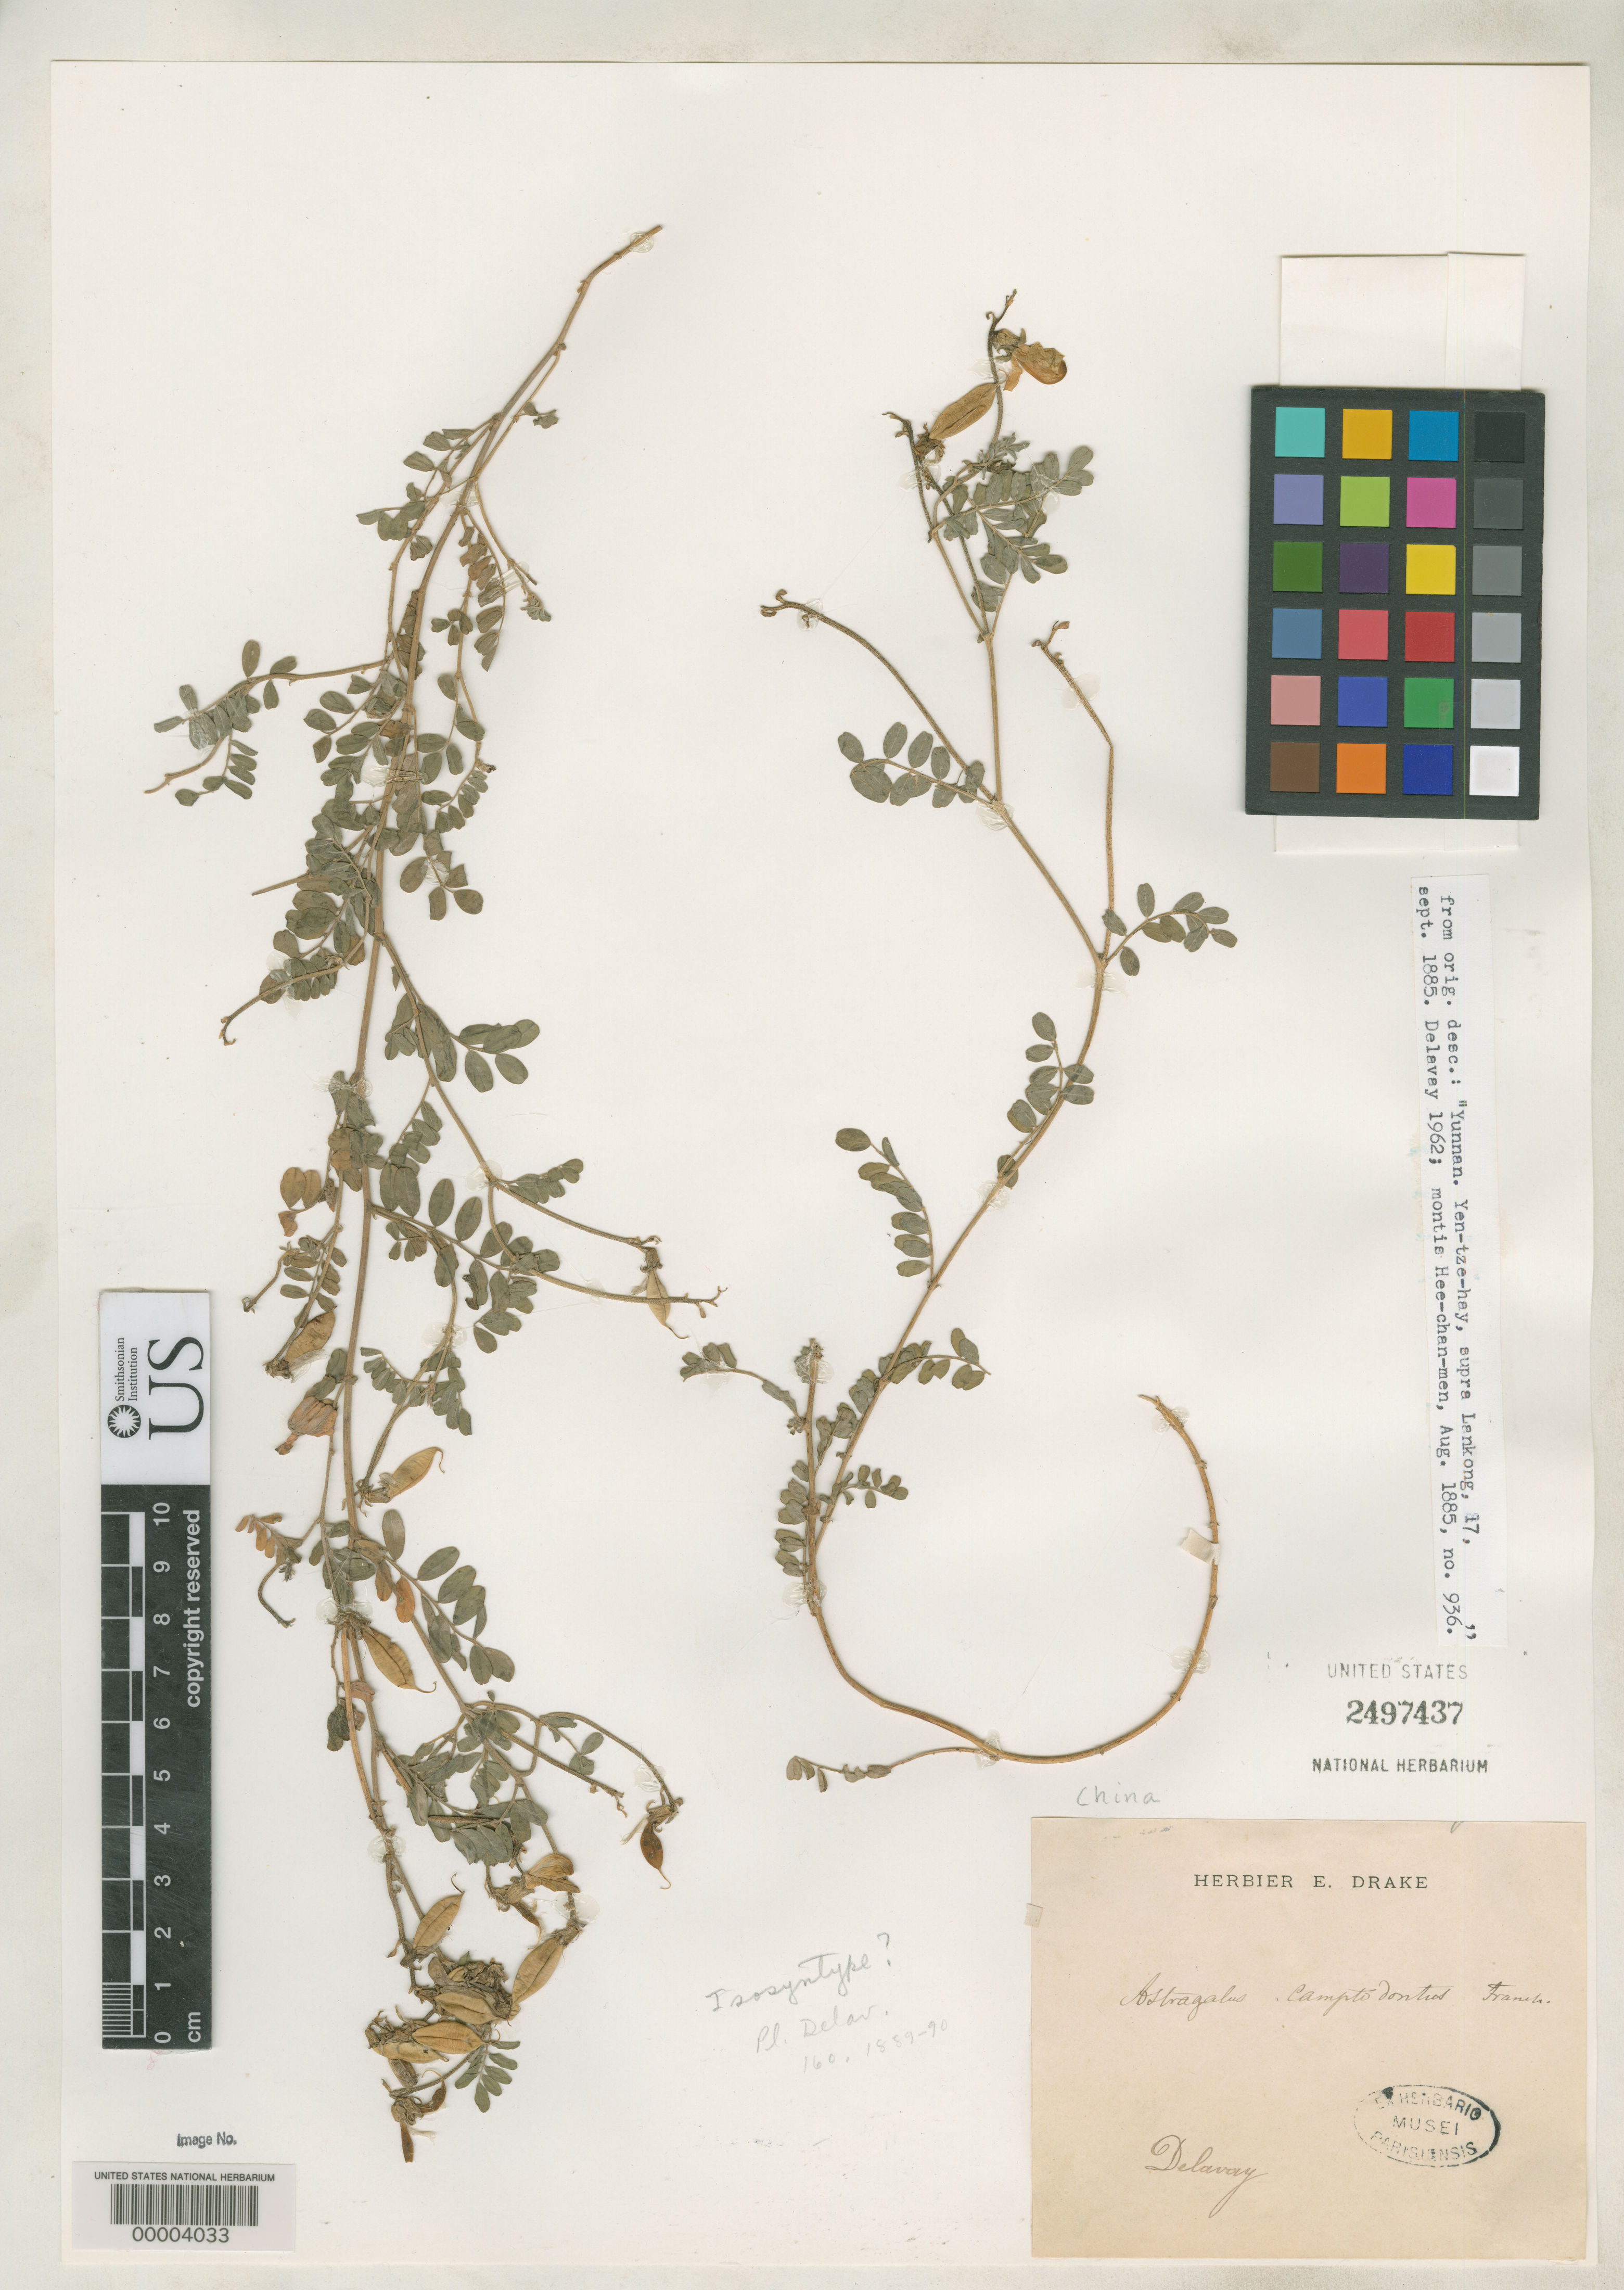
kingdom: Plantae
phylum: Tracheophyta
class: Magnoliopsida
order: Fabales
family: Fabaceae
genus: Astragalus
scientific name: Astragalus camptodontus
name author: Franch.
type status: Isosyntype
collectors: P. Delavay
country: China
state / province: Yunnan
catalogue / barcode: US 2497437